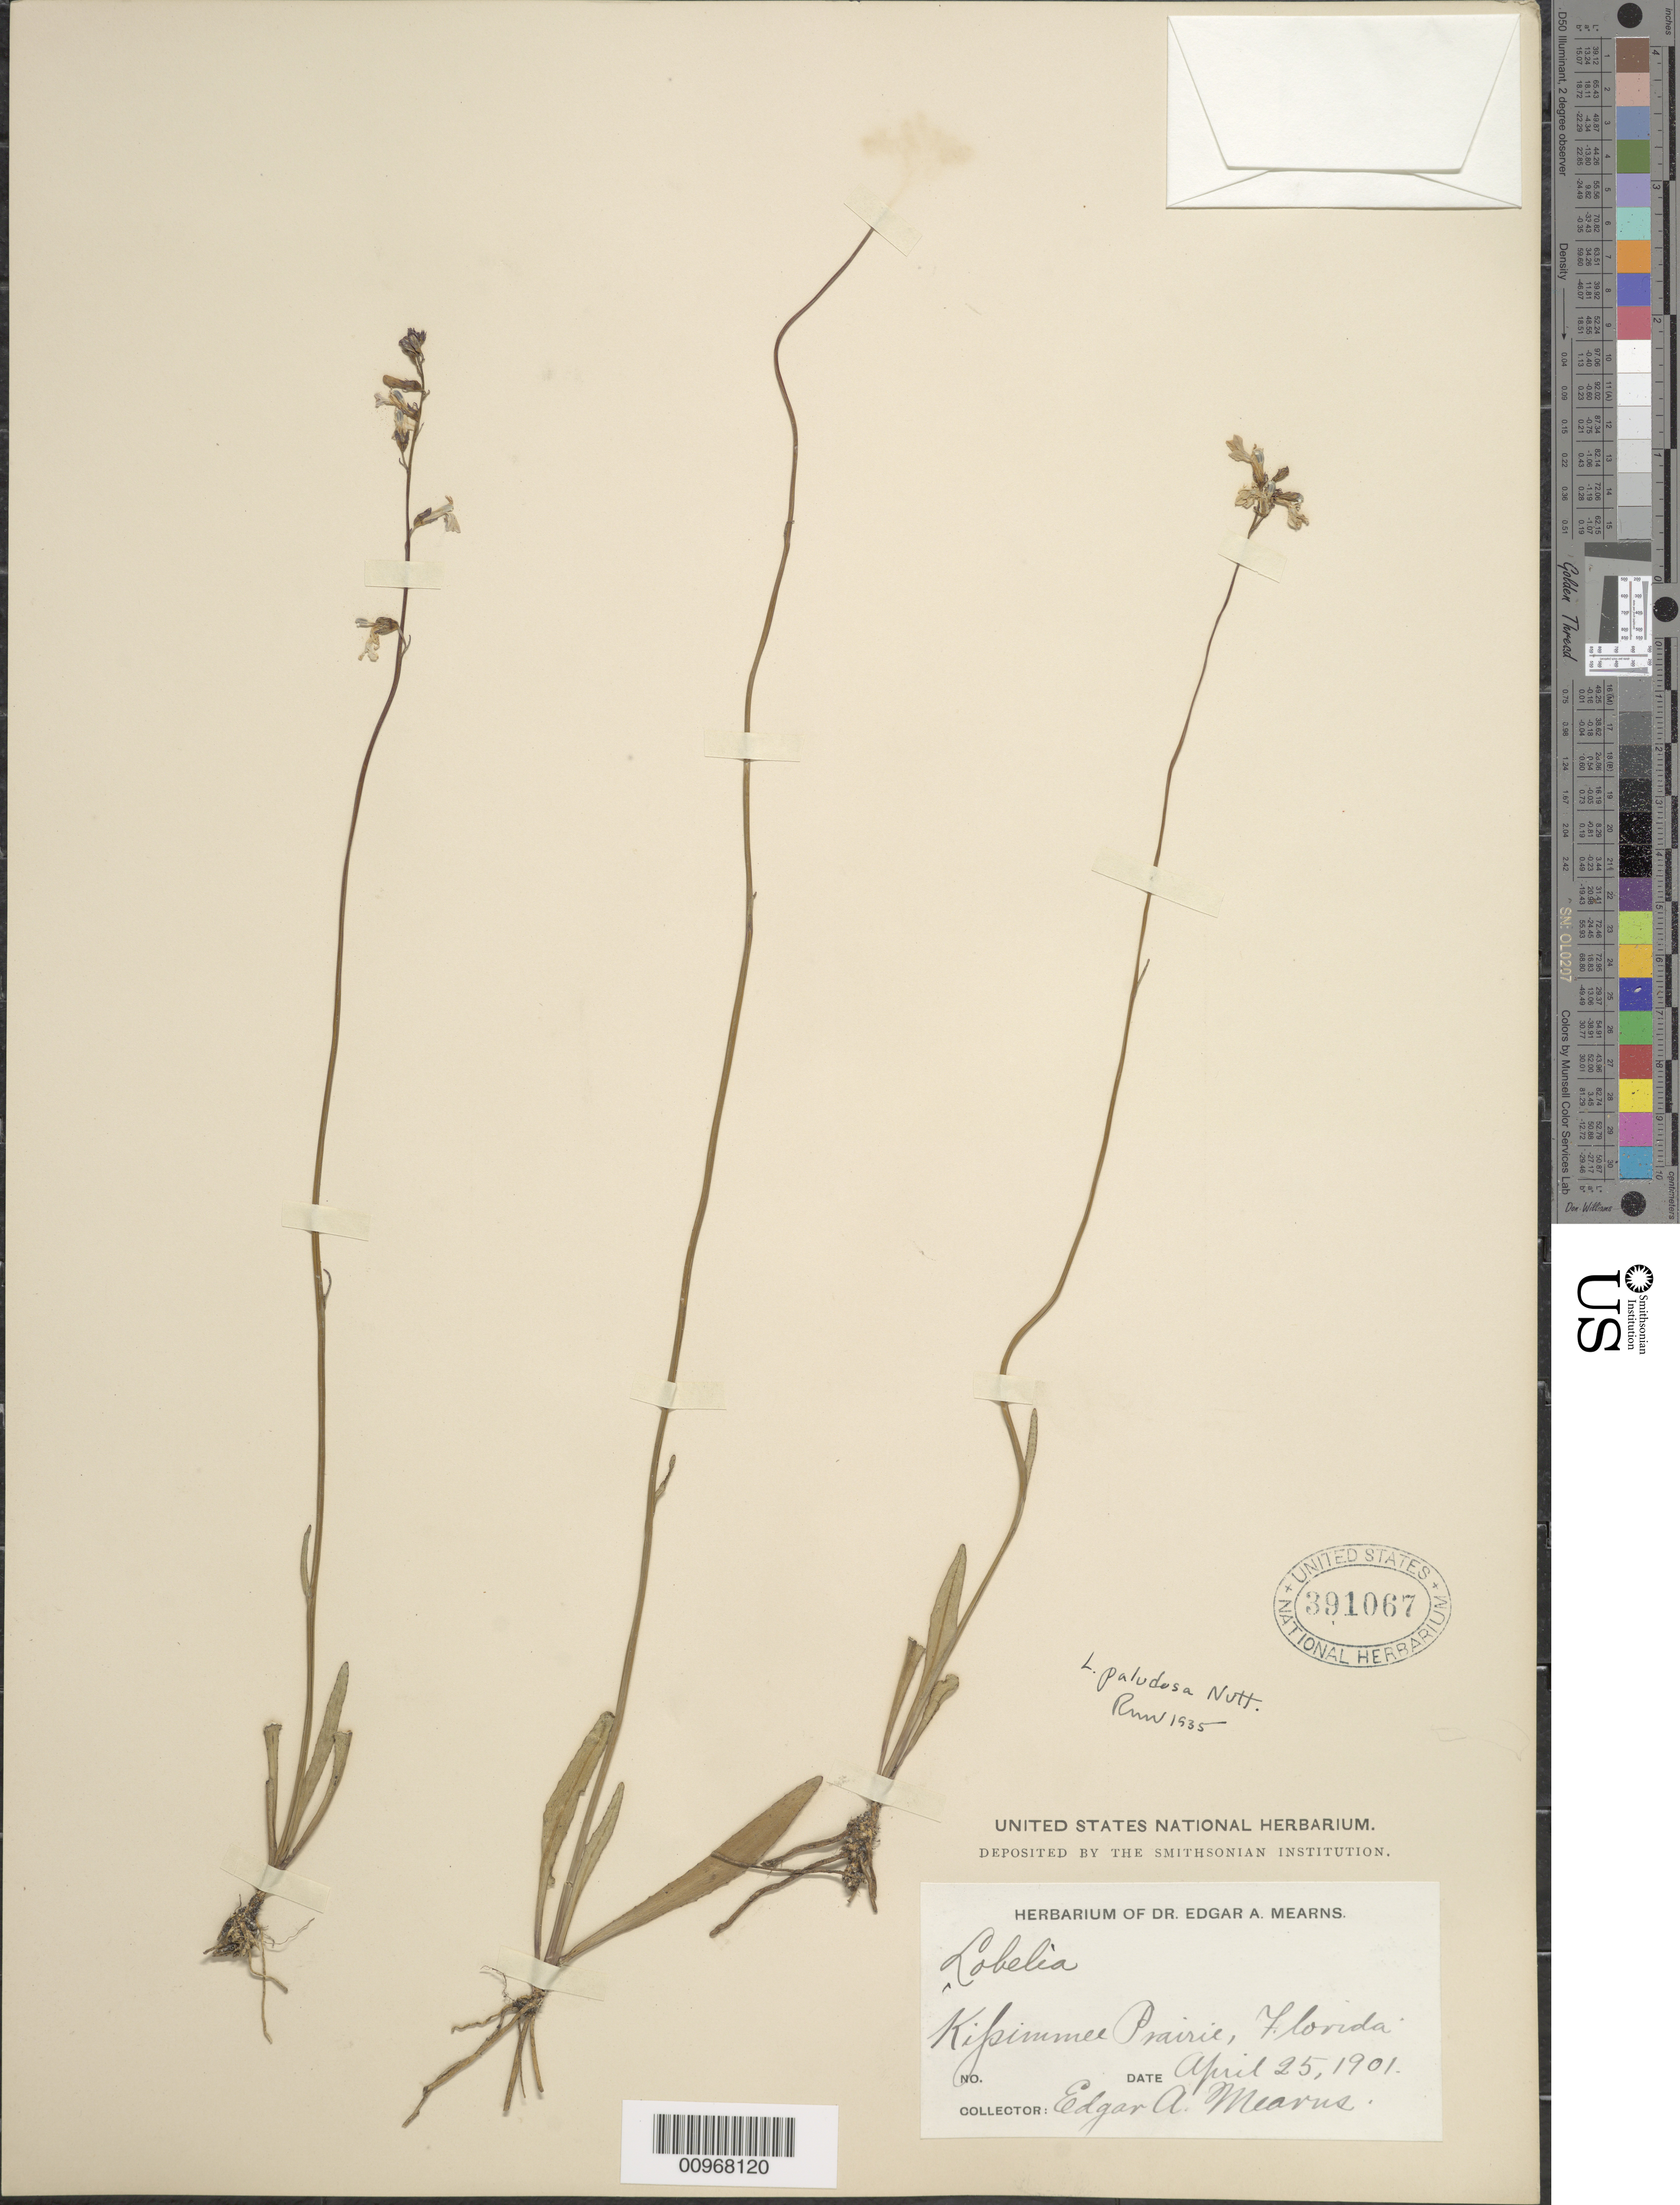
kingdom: Plantae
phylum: Tracheophyta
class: Magnoliopsida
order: Asterales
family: Campanulaceae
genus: Lobelia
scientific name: Lobelia paludosa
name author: Nutt.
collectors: E. A. Mearns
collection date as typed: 25 Apr 1901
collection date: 1901-04-25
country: United States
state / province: Florida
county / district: Osceola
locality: Kissimmee prairie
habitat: prairie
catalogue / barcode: US 391067